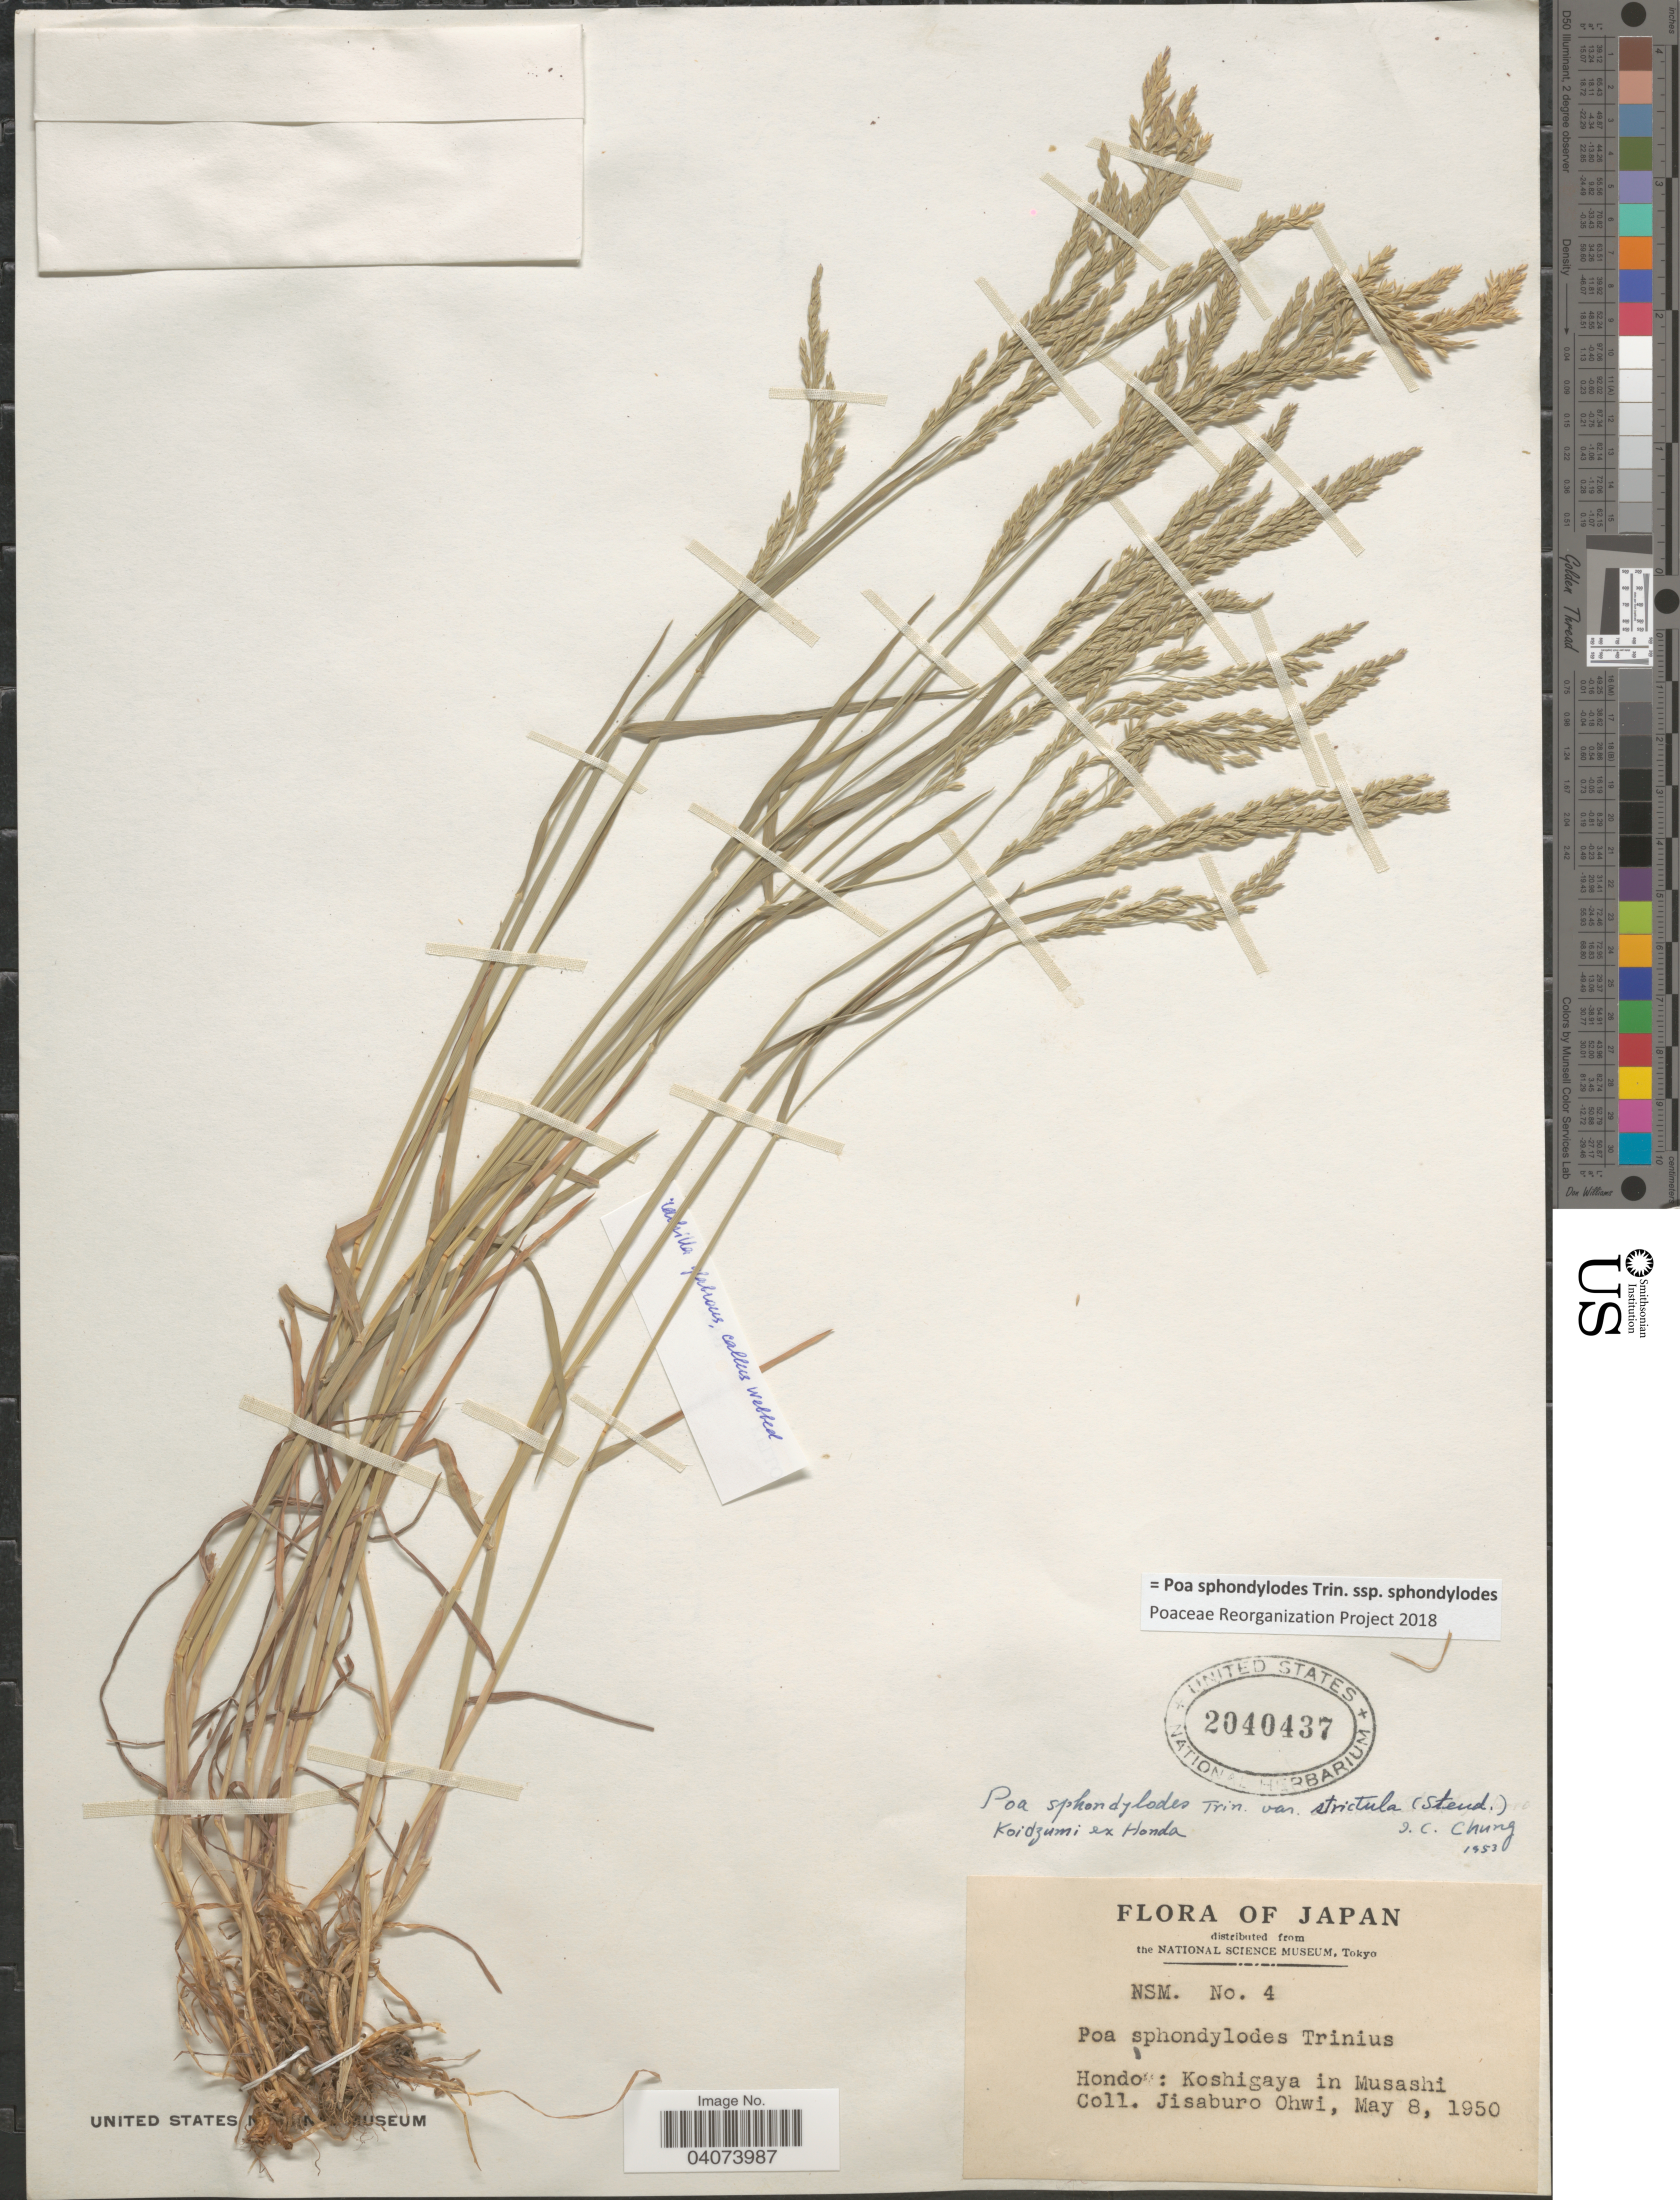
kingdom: Plantae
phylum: Tracheophyta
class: Liliopsida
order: Poales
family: Poaceae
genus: Poa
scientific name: Poa sphondylodes subsp. sphondylodes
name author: Trin.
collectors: J. Ohwi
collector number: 4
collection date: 1950-05-08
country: Japan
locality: Hondo: Koshigaya in Musashi.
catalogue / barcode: US 2040437